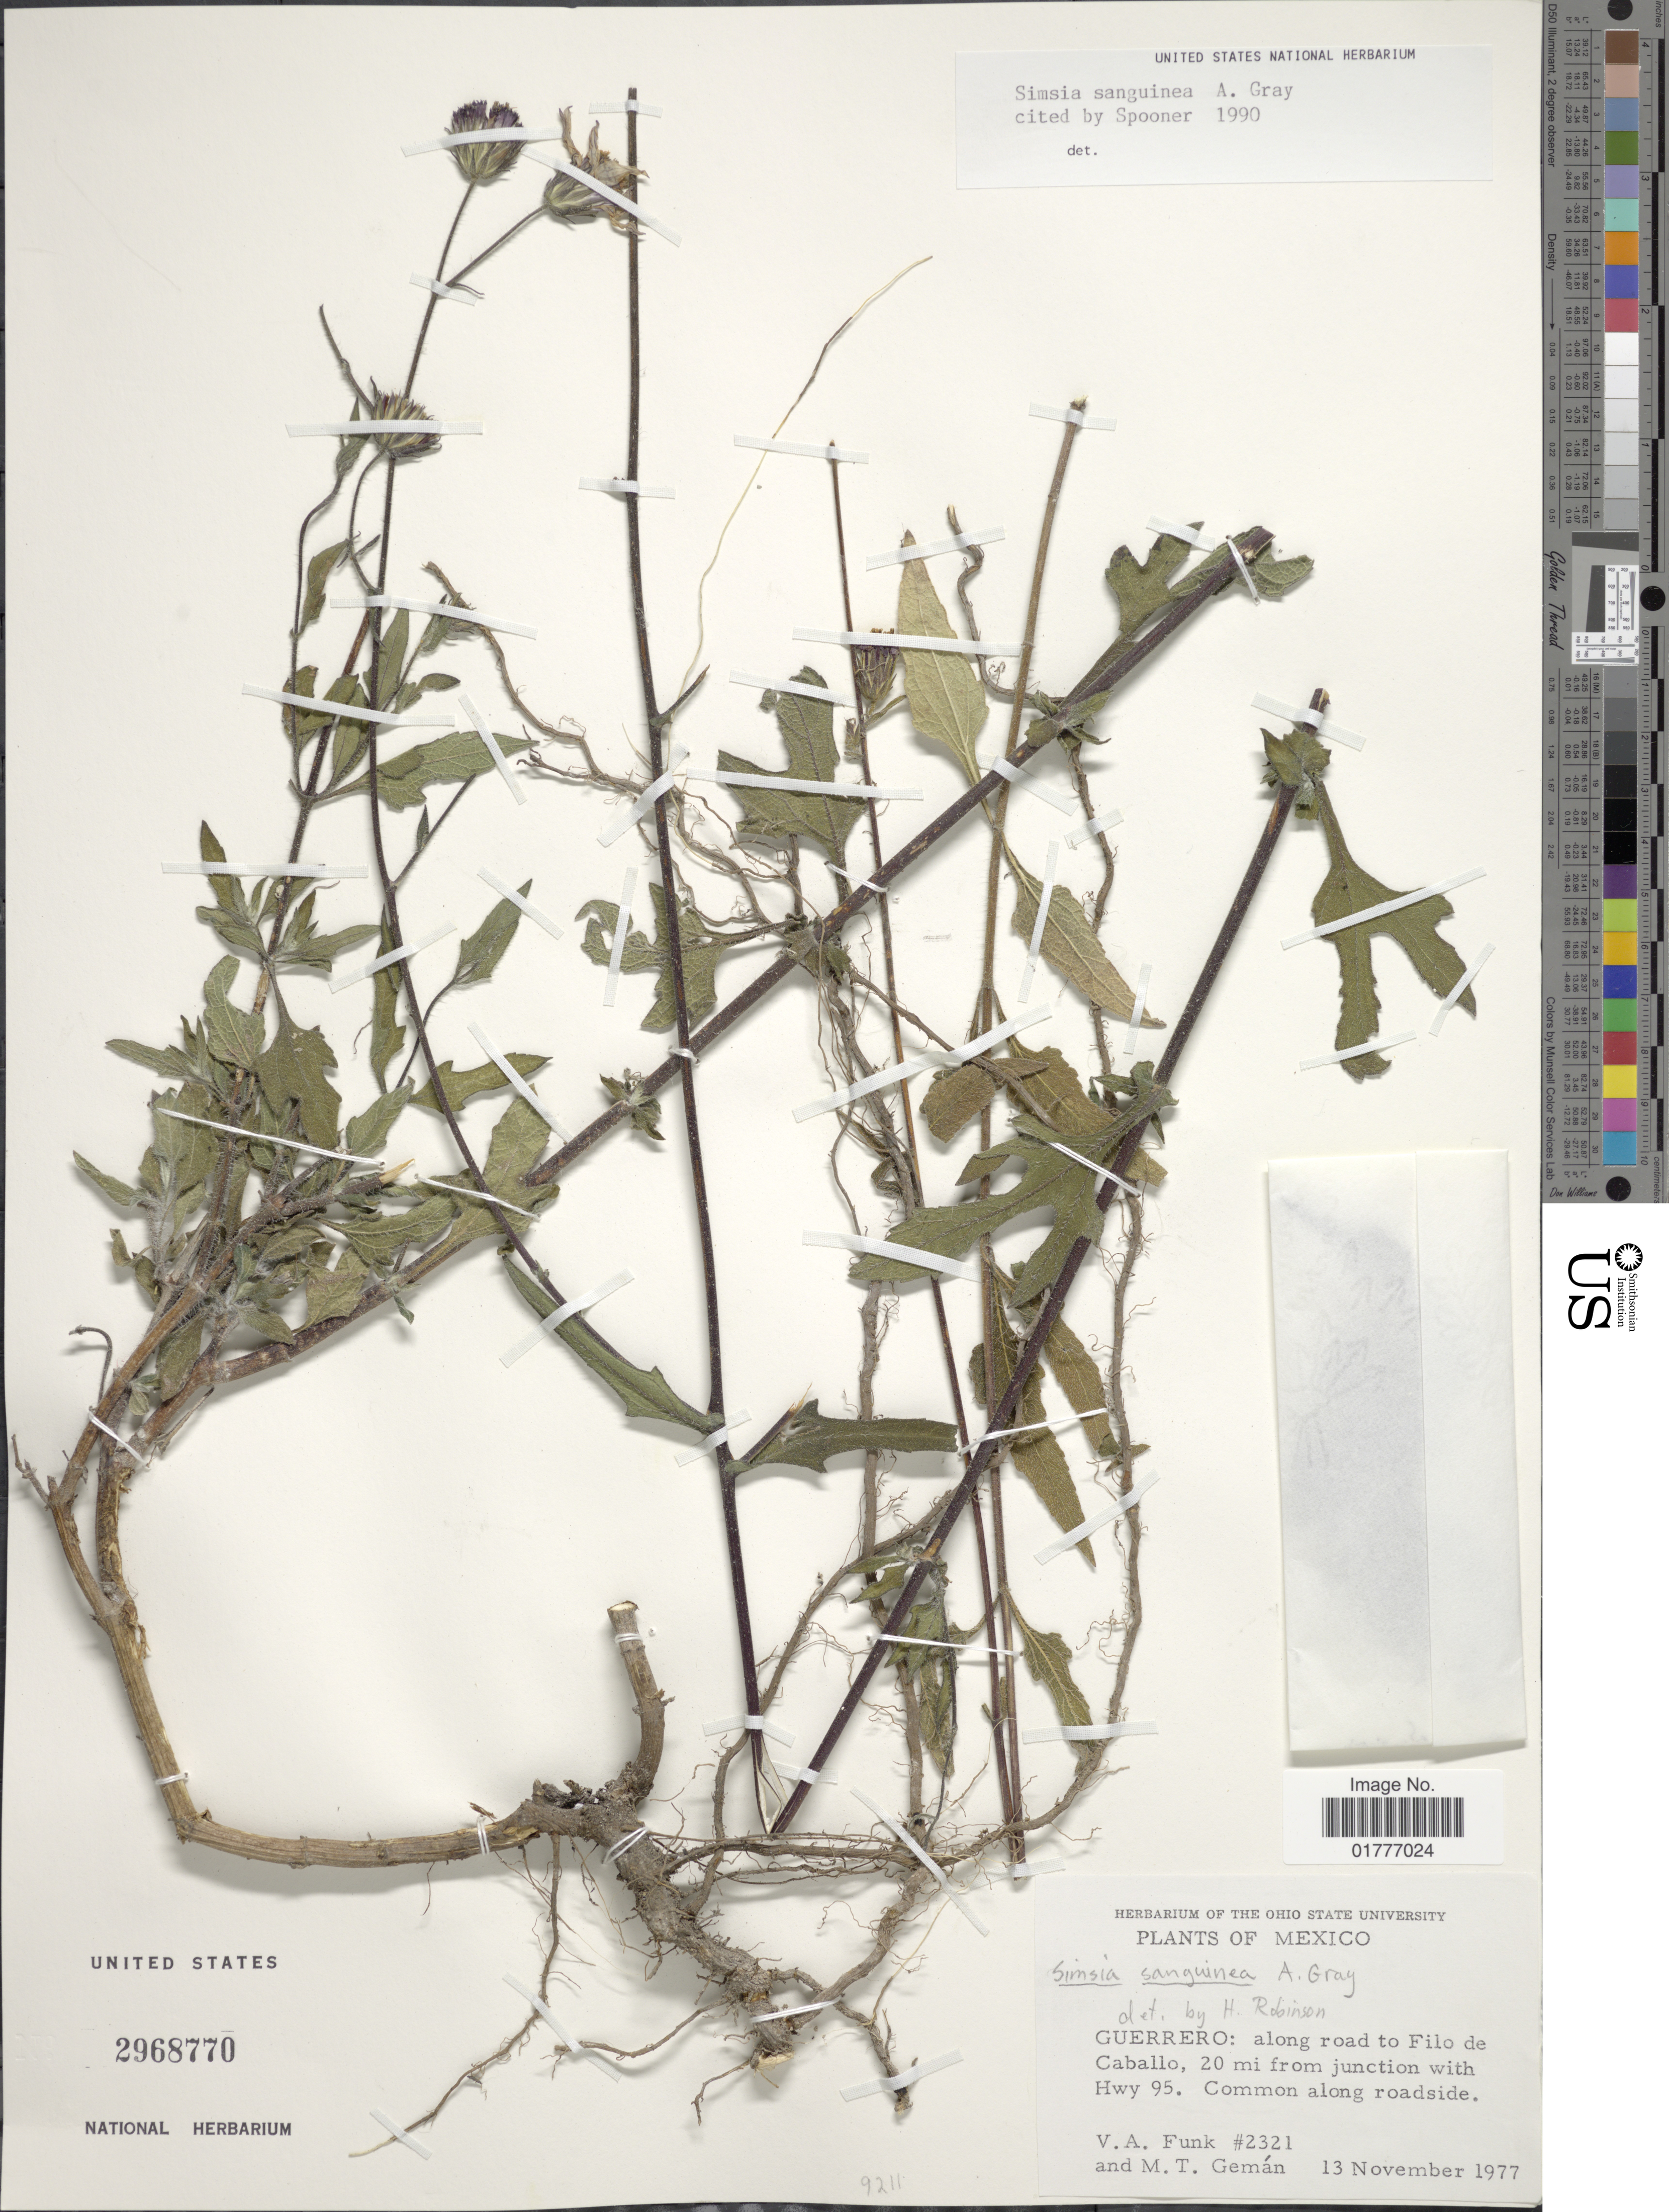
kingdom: Plantae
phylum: Tracheophyta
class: Magnoliopsida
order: Asterales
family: Asteraceae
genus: Simsia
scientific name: Simsia sanguinea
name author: A. Gray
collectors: V. Funk & M. Gemán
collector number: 2321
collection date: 1977-11-13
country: Mexico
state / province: Guerrero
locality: Guerrero: along road to Filo de Caballo, 20 mi from junction with Hwy 95, Common along roadside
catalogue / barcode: US 2968770